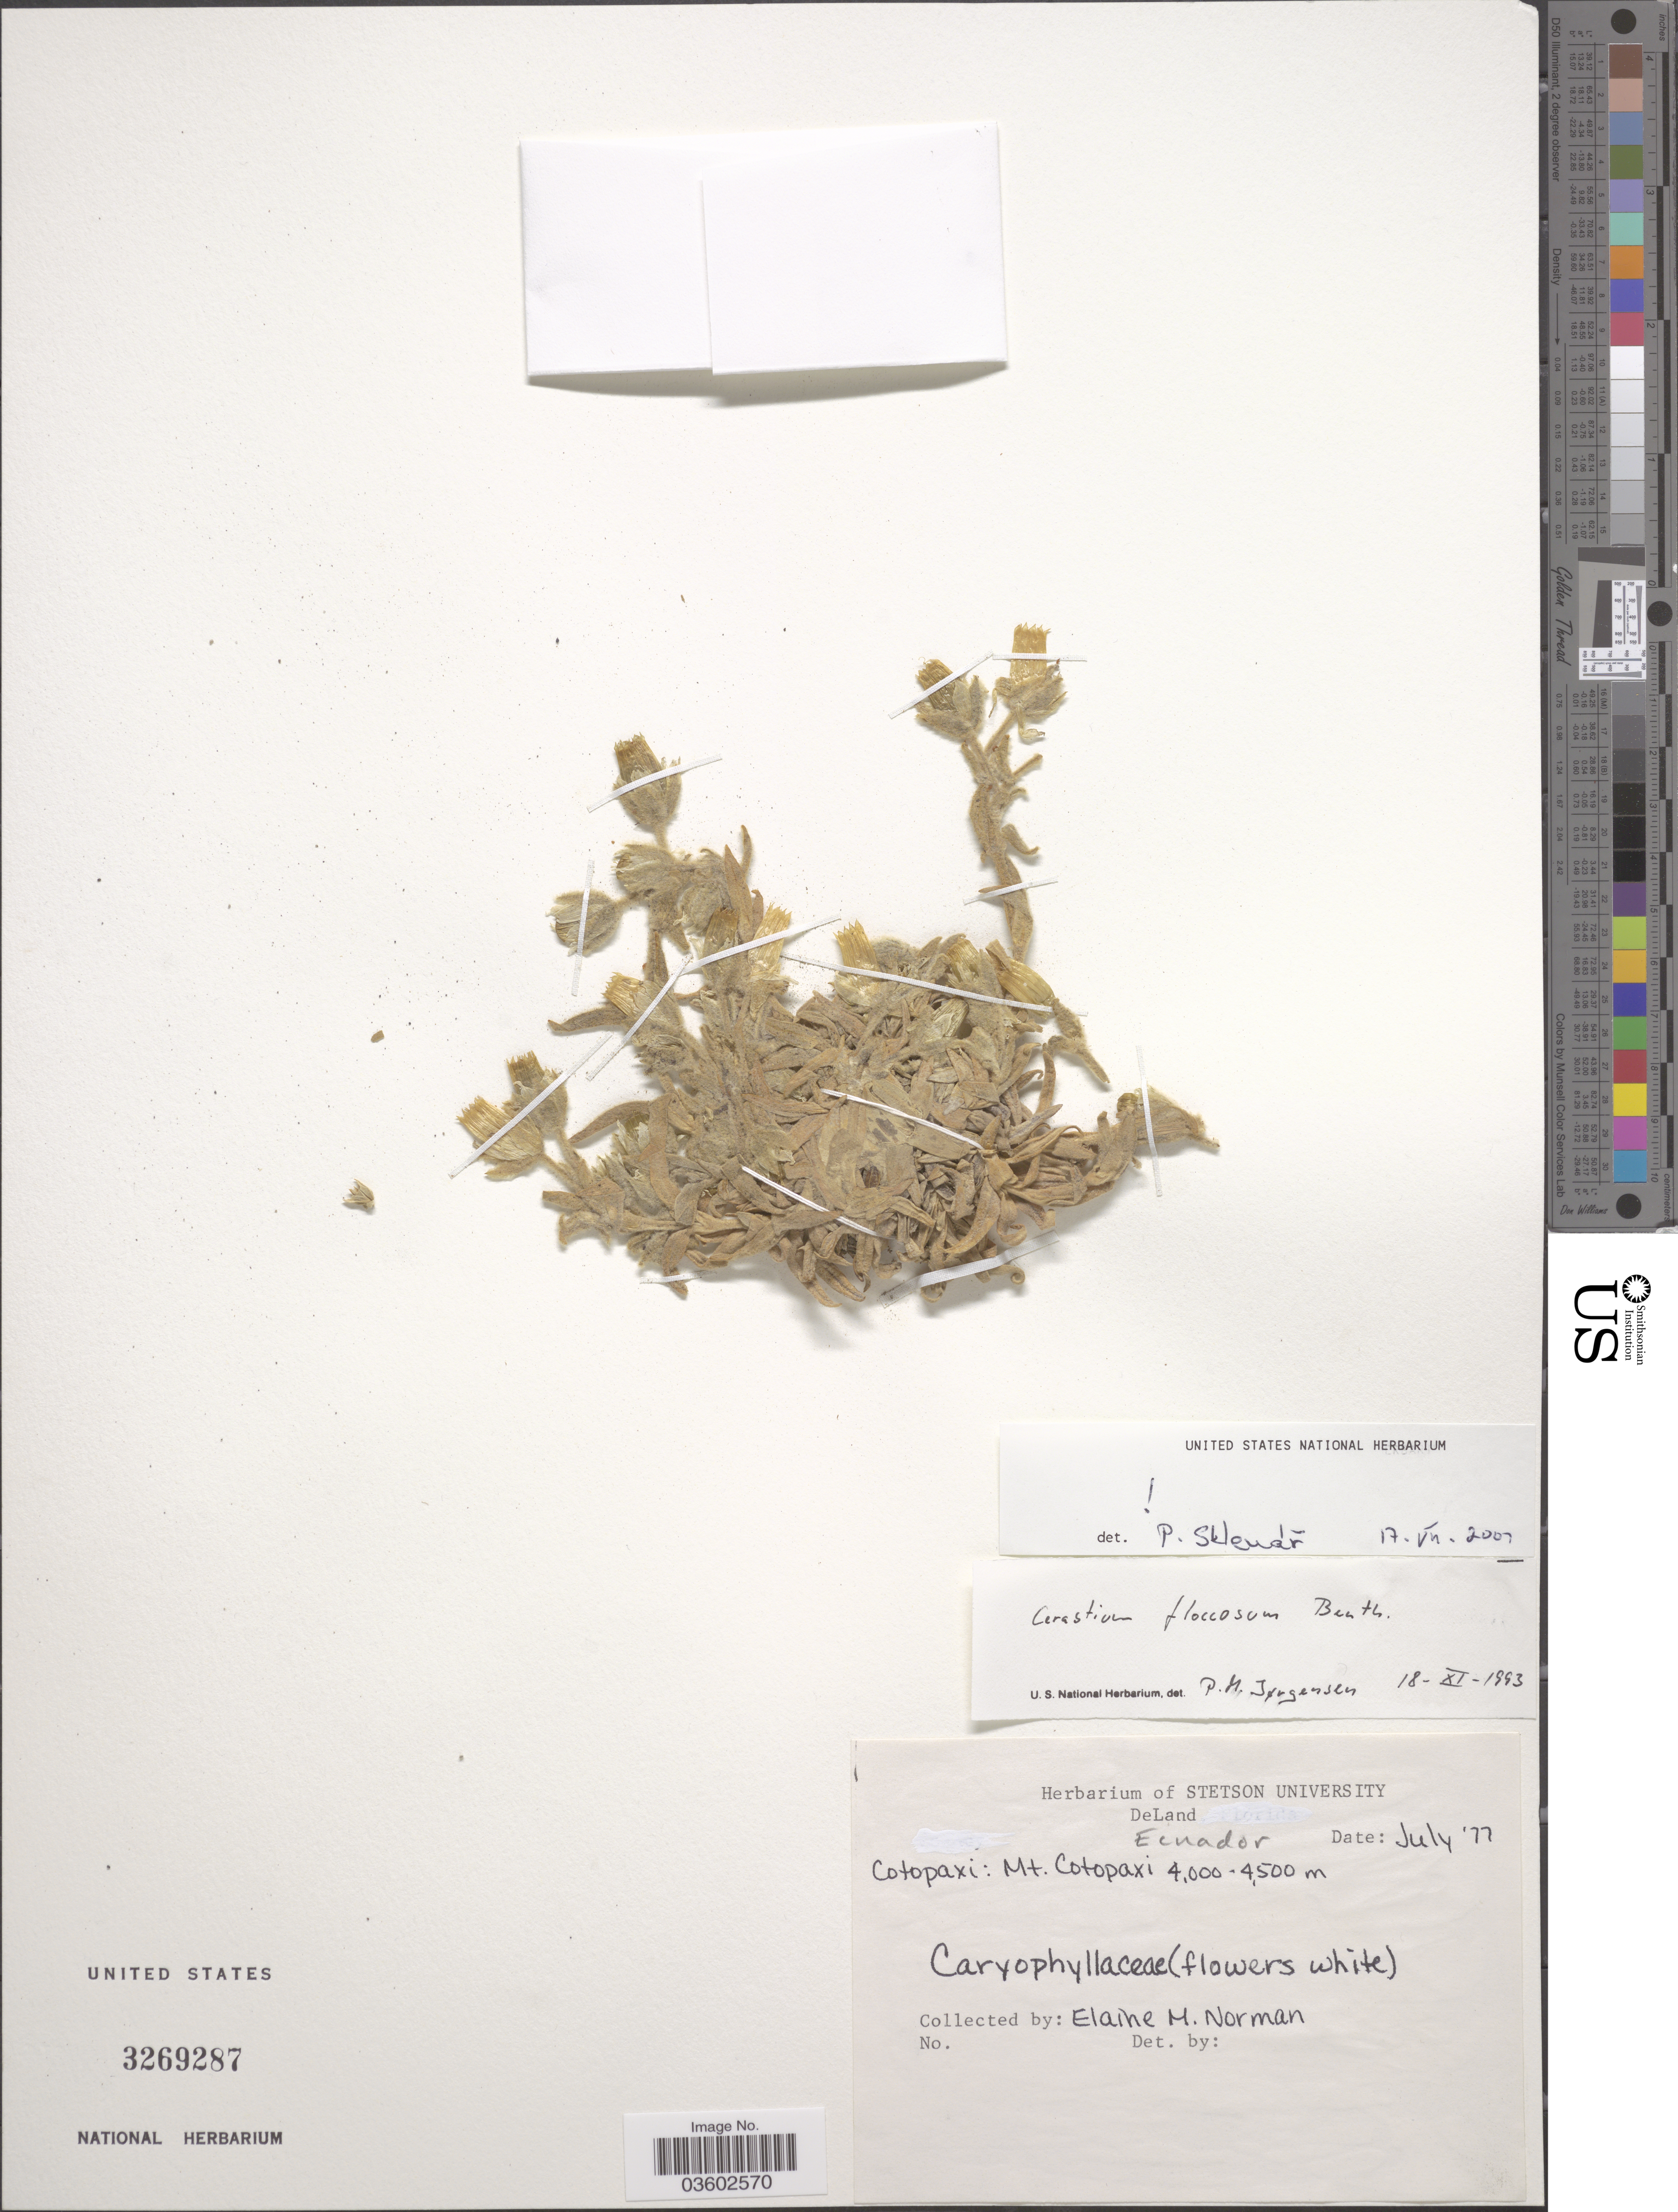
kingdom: Plantae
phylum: Tracheophyta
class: Magnoliopsida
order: Caryophyllales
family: Caryophyllaceae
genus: Cerastium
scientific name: Cerastium floccosum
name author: Benth.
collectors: E. Norman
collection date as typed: Transcribed d/m/y: /7/77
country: Ecuador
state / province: Cotopaxi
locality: Mt. Cotopaxi.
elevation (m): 4000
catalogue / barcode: US 3269287